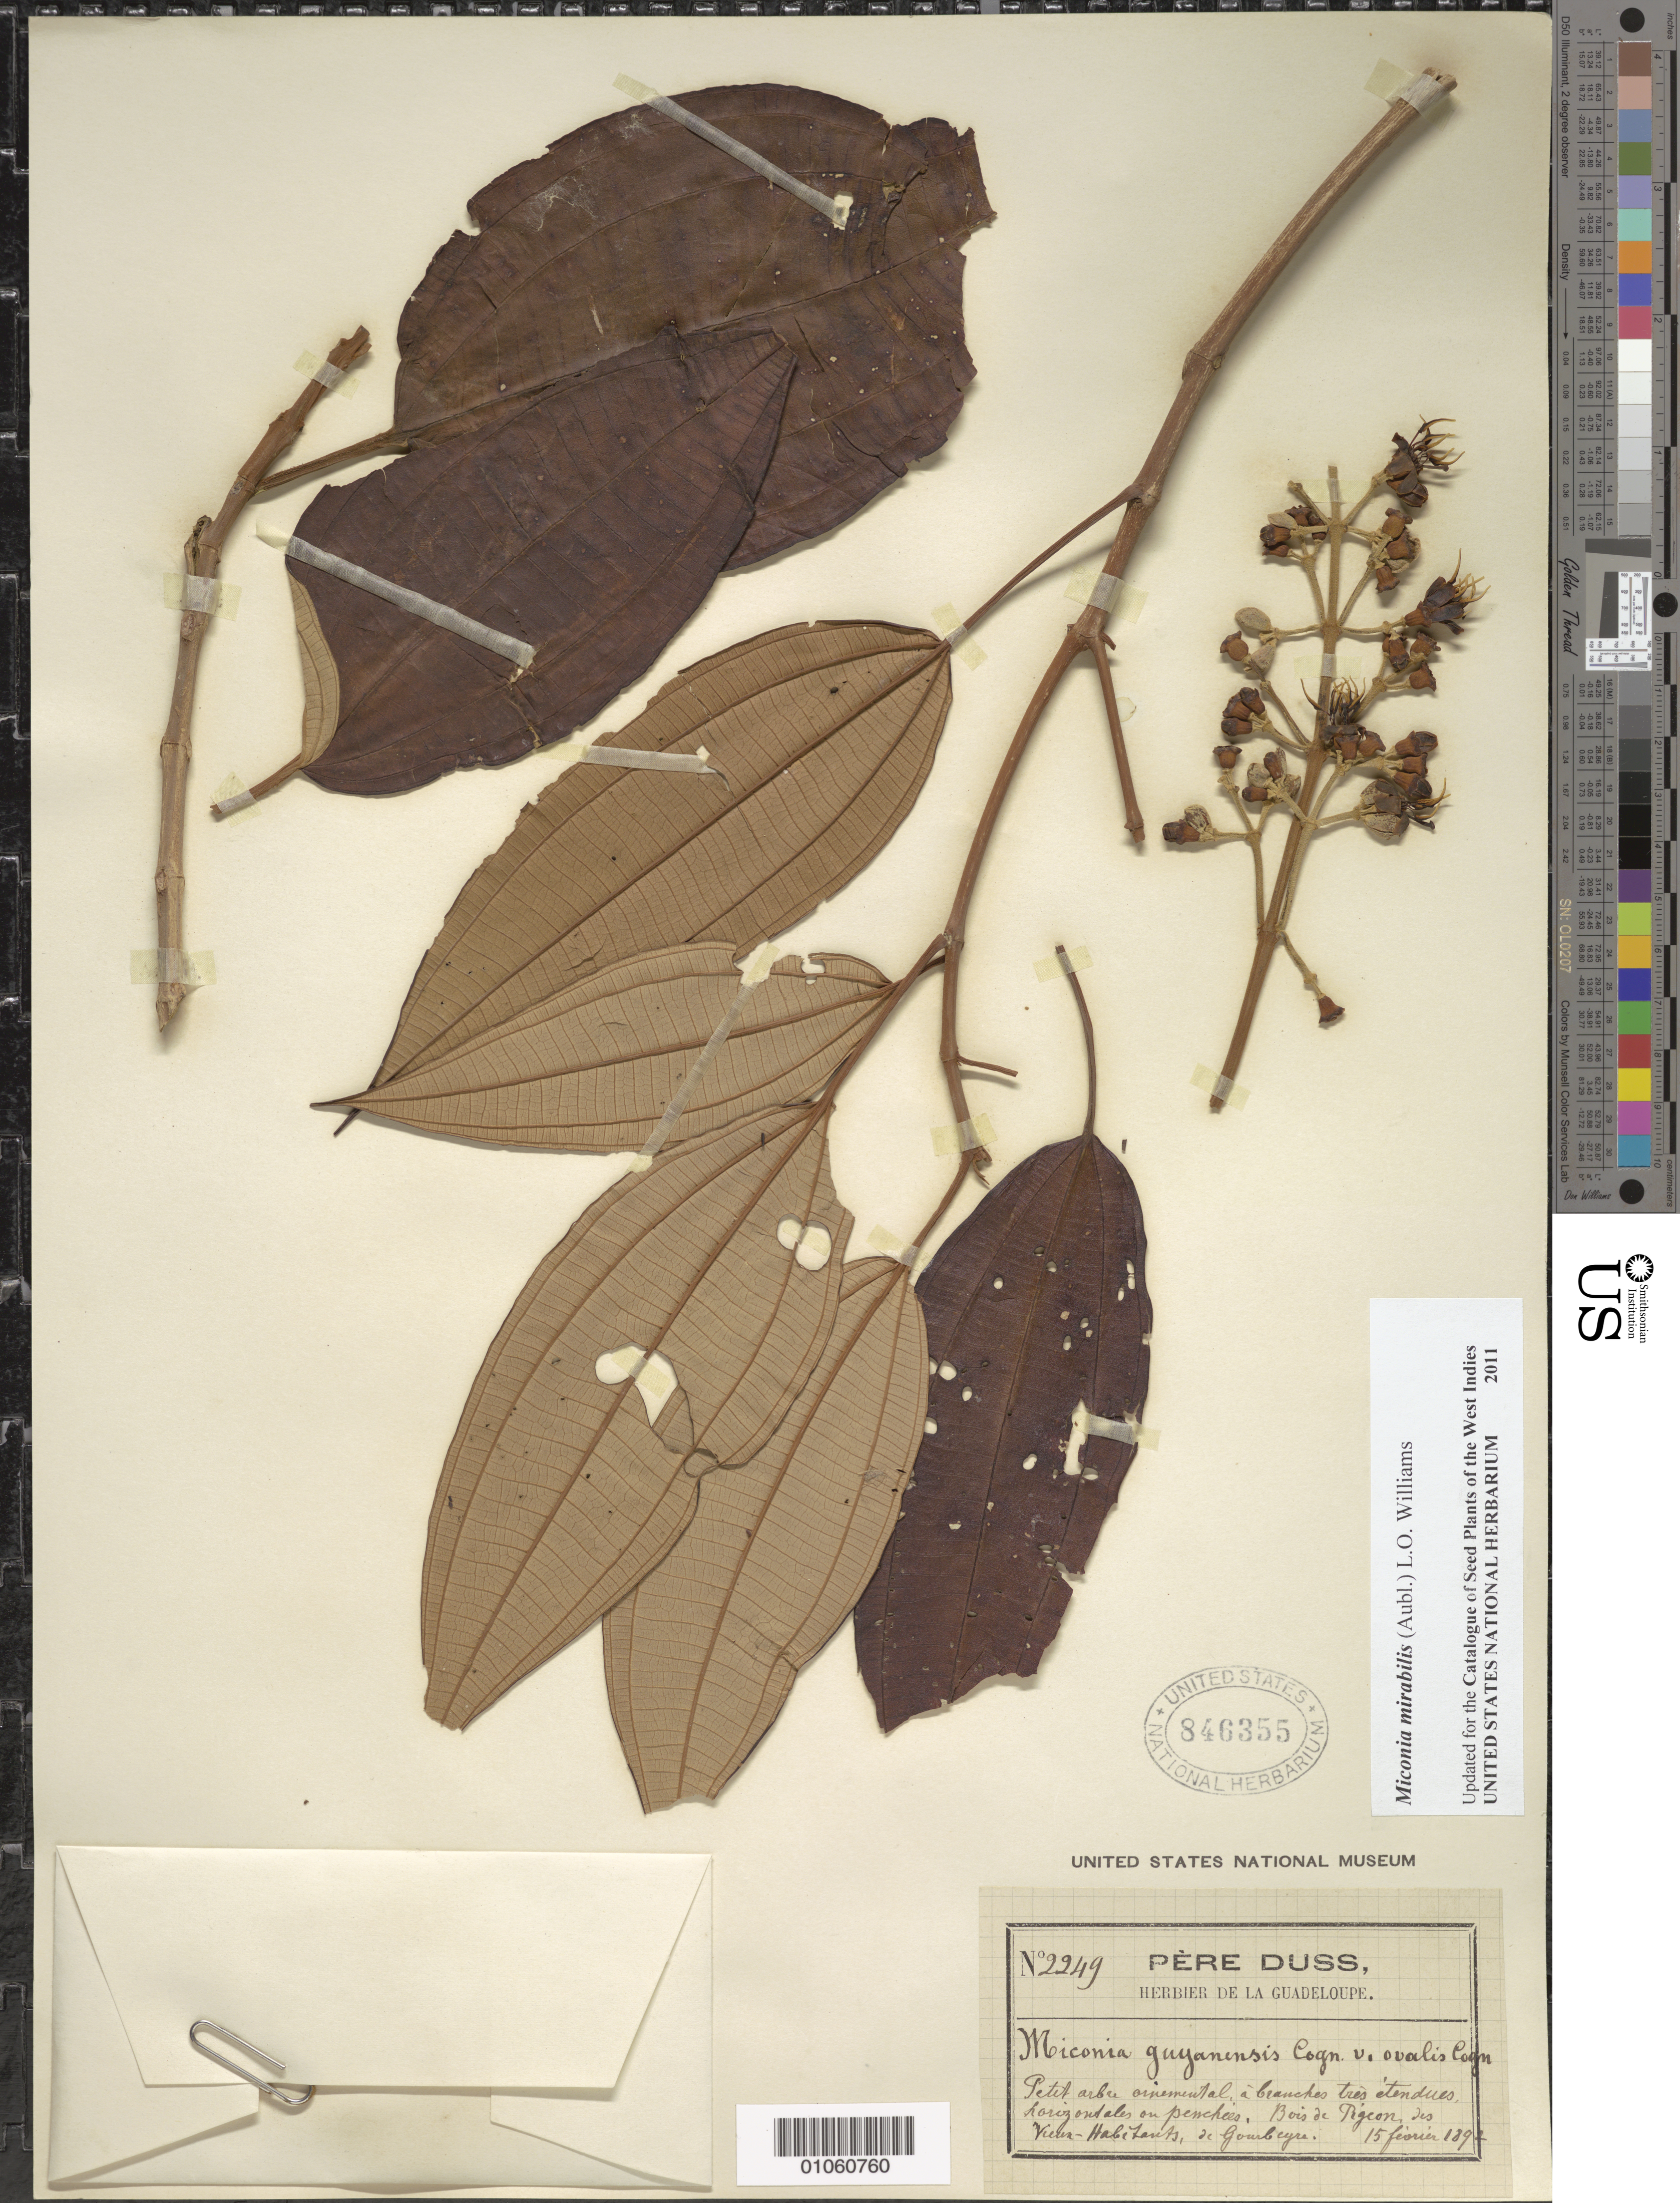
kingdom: Plantae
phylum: Tracheophyta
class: Magnoliopsida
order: Myrtales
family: Melastomataceae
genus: Miconia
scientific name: Miconia mirabilis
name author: (Aubl.) L.O. Williams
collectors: Père Duss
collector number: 2249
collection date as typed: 15 Feb 1892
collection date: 1892-02-15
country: Guadeloupe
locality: Bois de Pigeon des Vieux-Habitants, de Gourbeyre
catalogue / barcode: US 846355